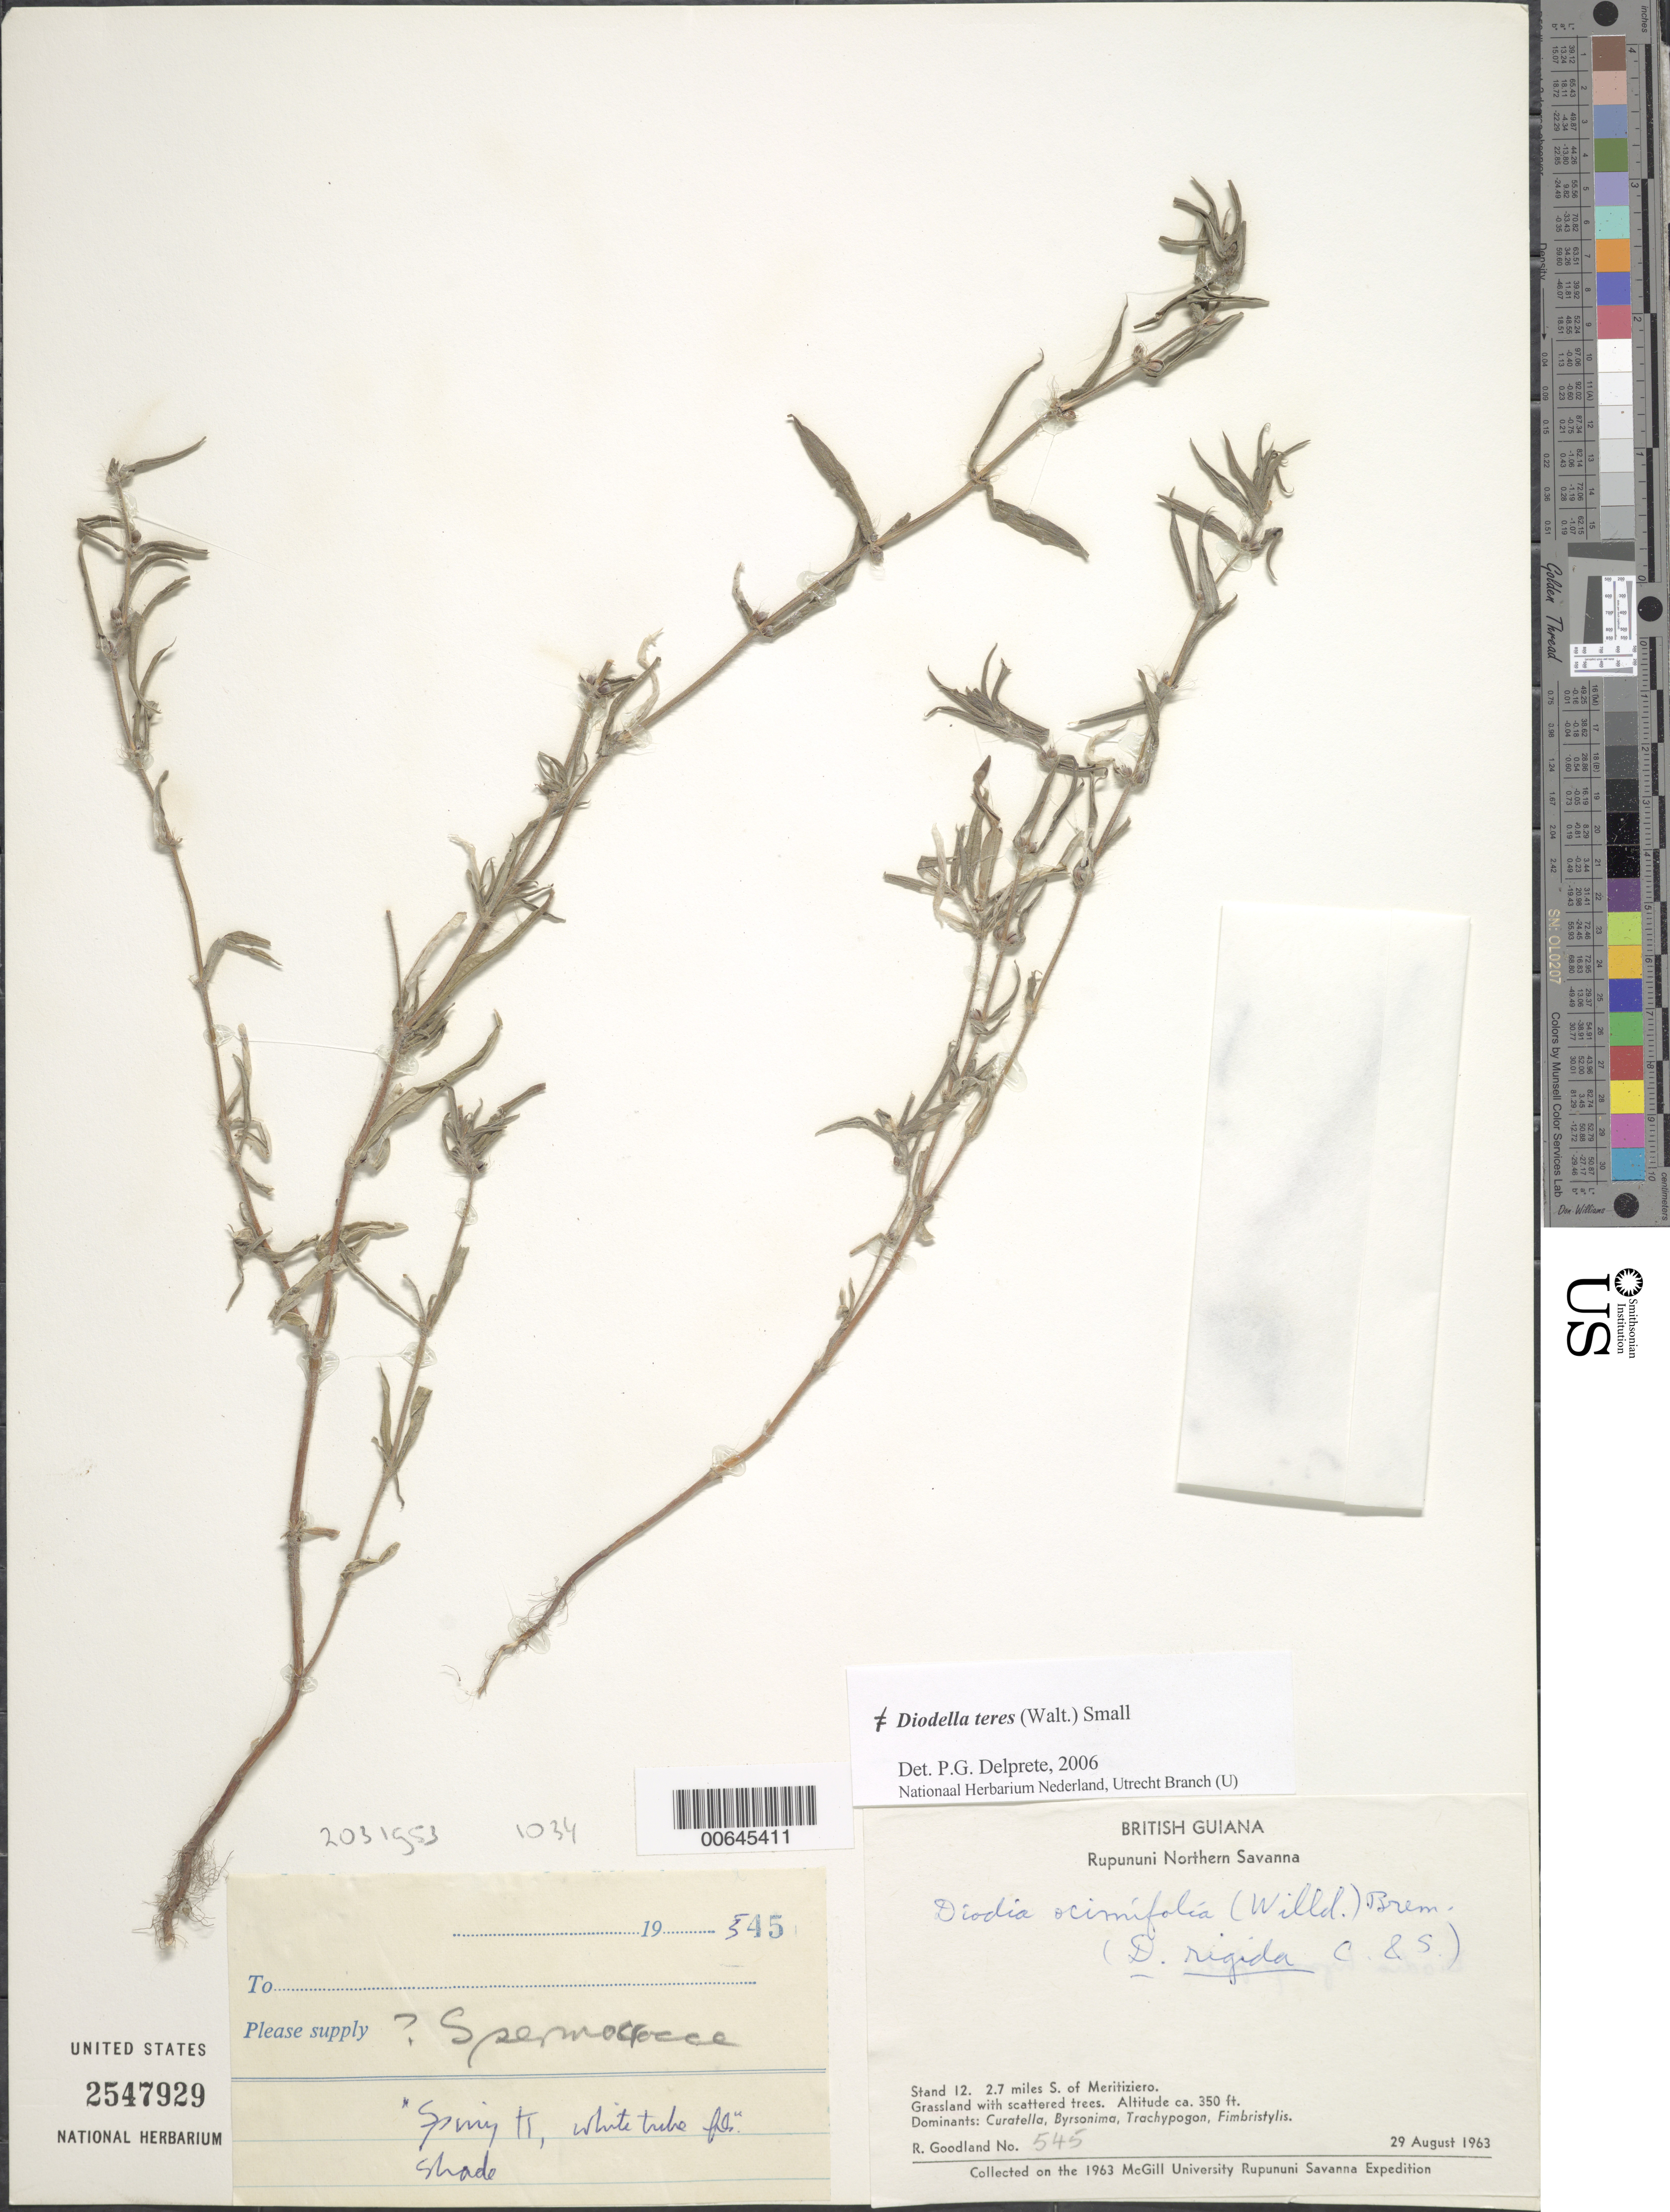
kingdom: Plantae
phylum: Tracheophyta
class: Magnoliopsida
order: Gentianales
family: Rubiaceae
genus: Diodella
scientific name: Diodella teres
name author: (Walter) Small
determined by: Delprete, P. G., Herb. de Guyane Cay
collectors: R. Goodland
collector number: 545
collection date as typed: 28-Aug-63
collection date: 1963-08-28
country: Guyana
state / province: U. Takutu-U. Essequibo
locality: Rupununi Northern Savanna, Meritiziero, 2.7 mi. S of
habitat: Grassland with scattered trees. Dominants: Curatella, Byrsonima, Trachypogon, Fimbristylis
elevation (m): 107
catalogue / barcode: US 2547929